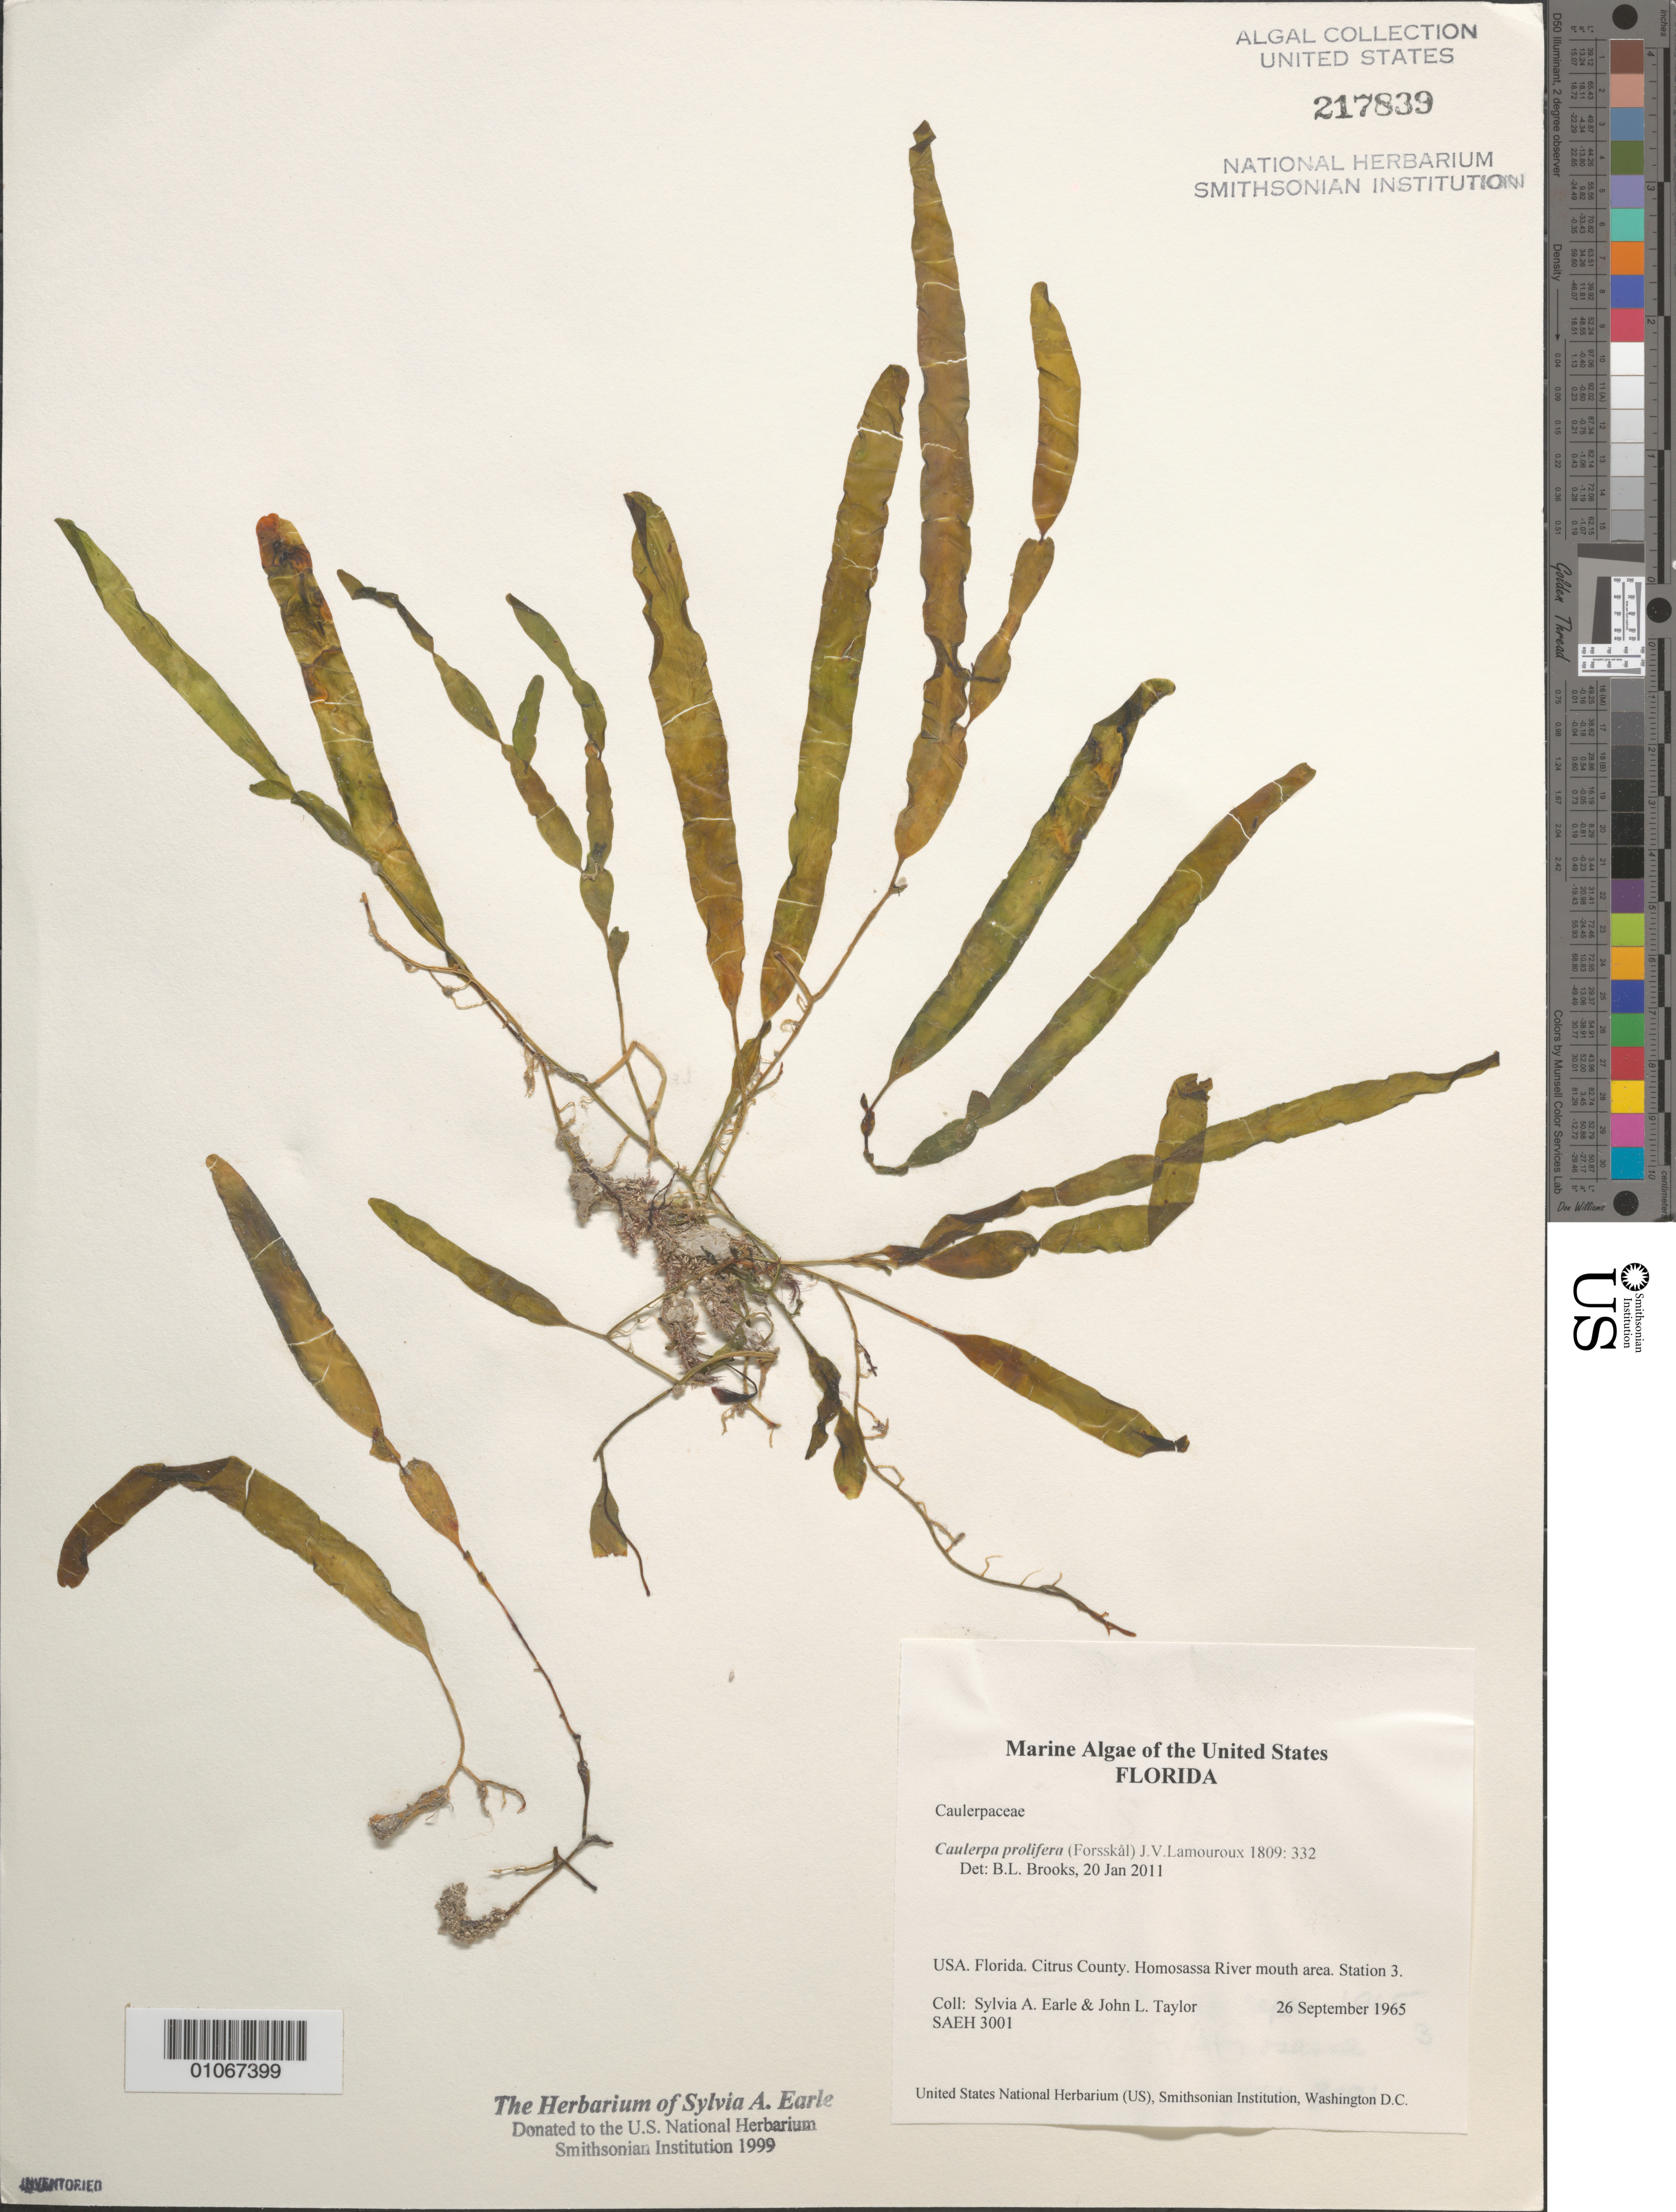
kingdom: Plantae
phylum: Chlorophyta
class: Ulvophyceae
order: Bryopsidales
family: Caulerpaceae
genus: Caulerpa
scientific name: Caulerpa prolifera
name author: (Forssk.) J.V.Lamouroux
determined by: Brooks, B. L., (BOT), Smithsonian Institution - National Museum of Natural History (UNITED STATES)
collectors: S. A. Earle & J. L. Taylor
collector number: SAEH 3001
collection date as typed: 26 Sep 1965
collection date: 1965-09-26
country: United States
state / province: Florida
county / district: Citrus County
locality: Station 3, Homosassa River mouth area, Gulf of Mexico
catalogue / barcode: US 217839